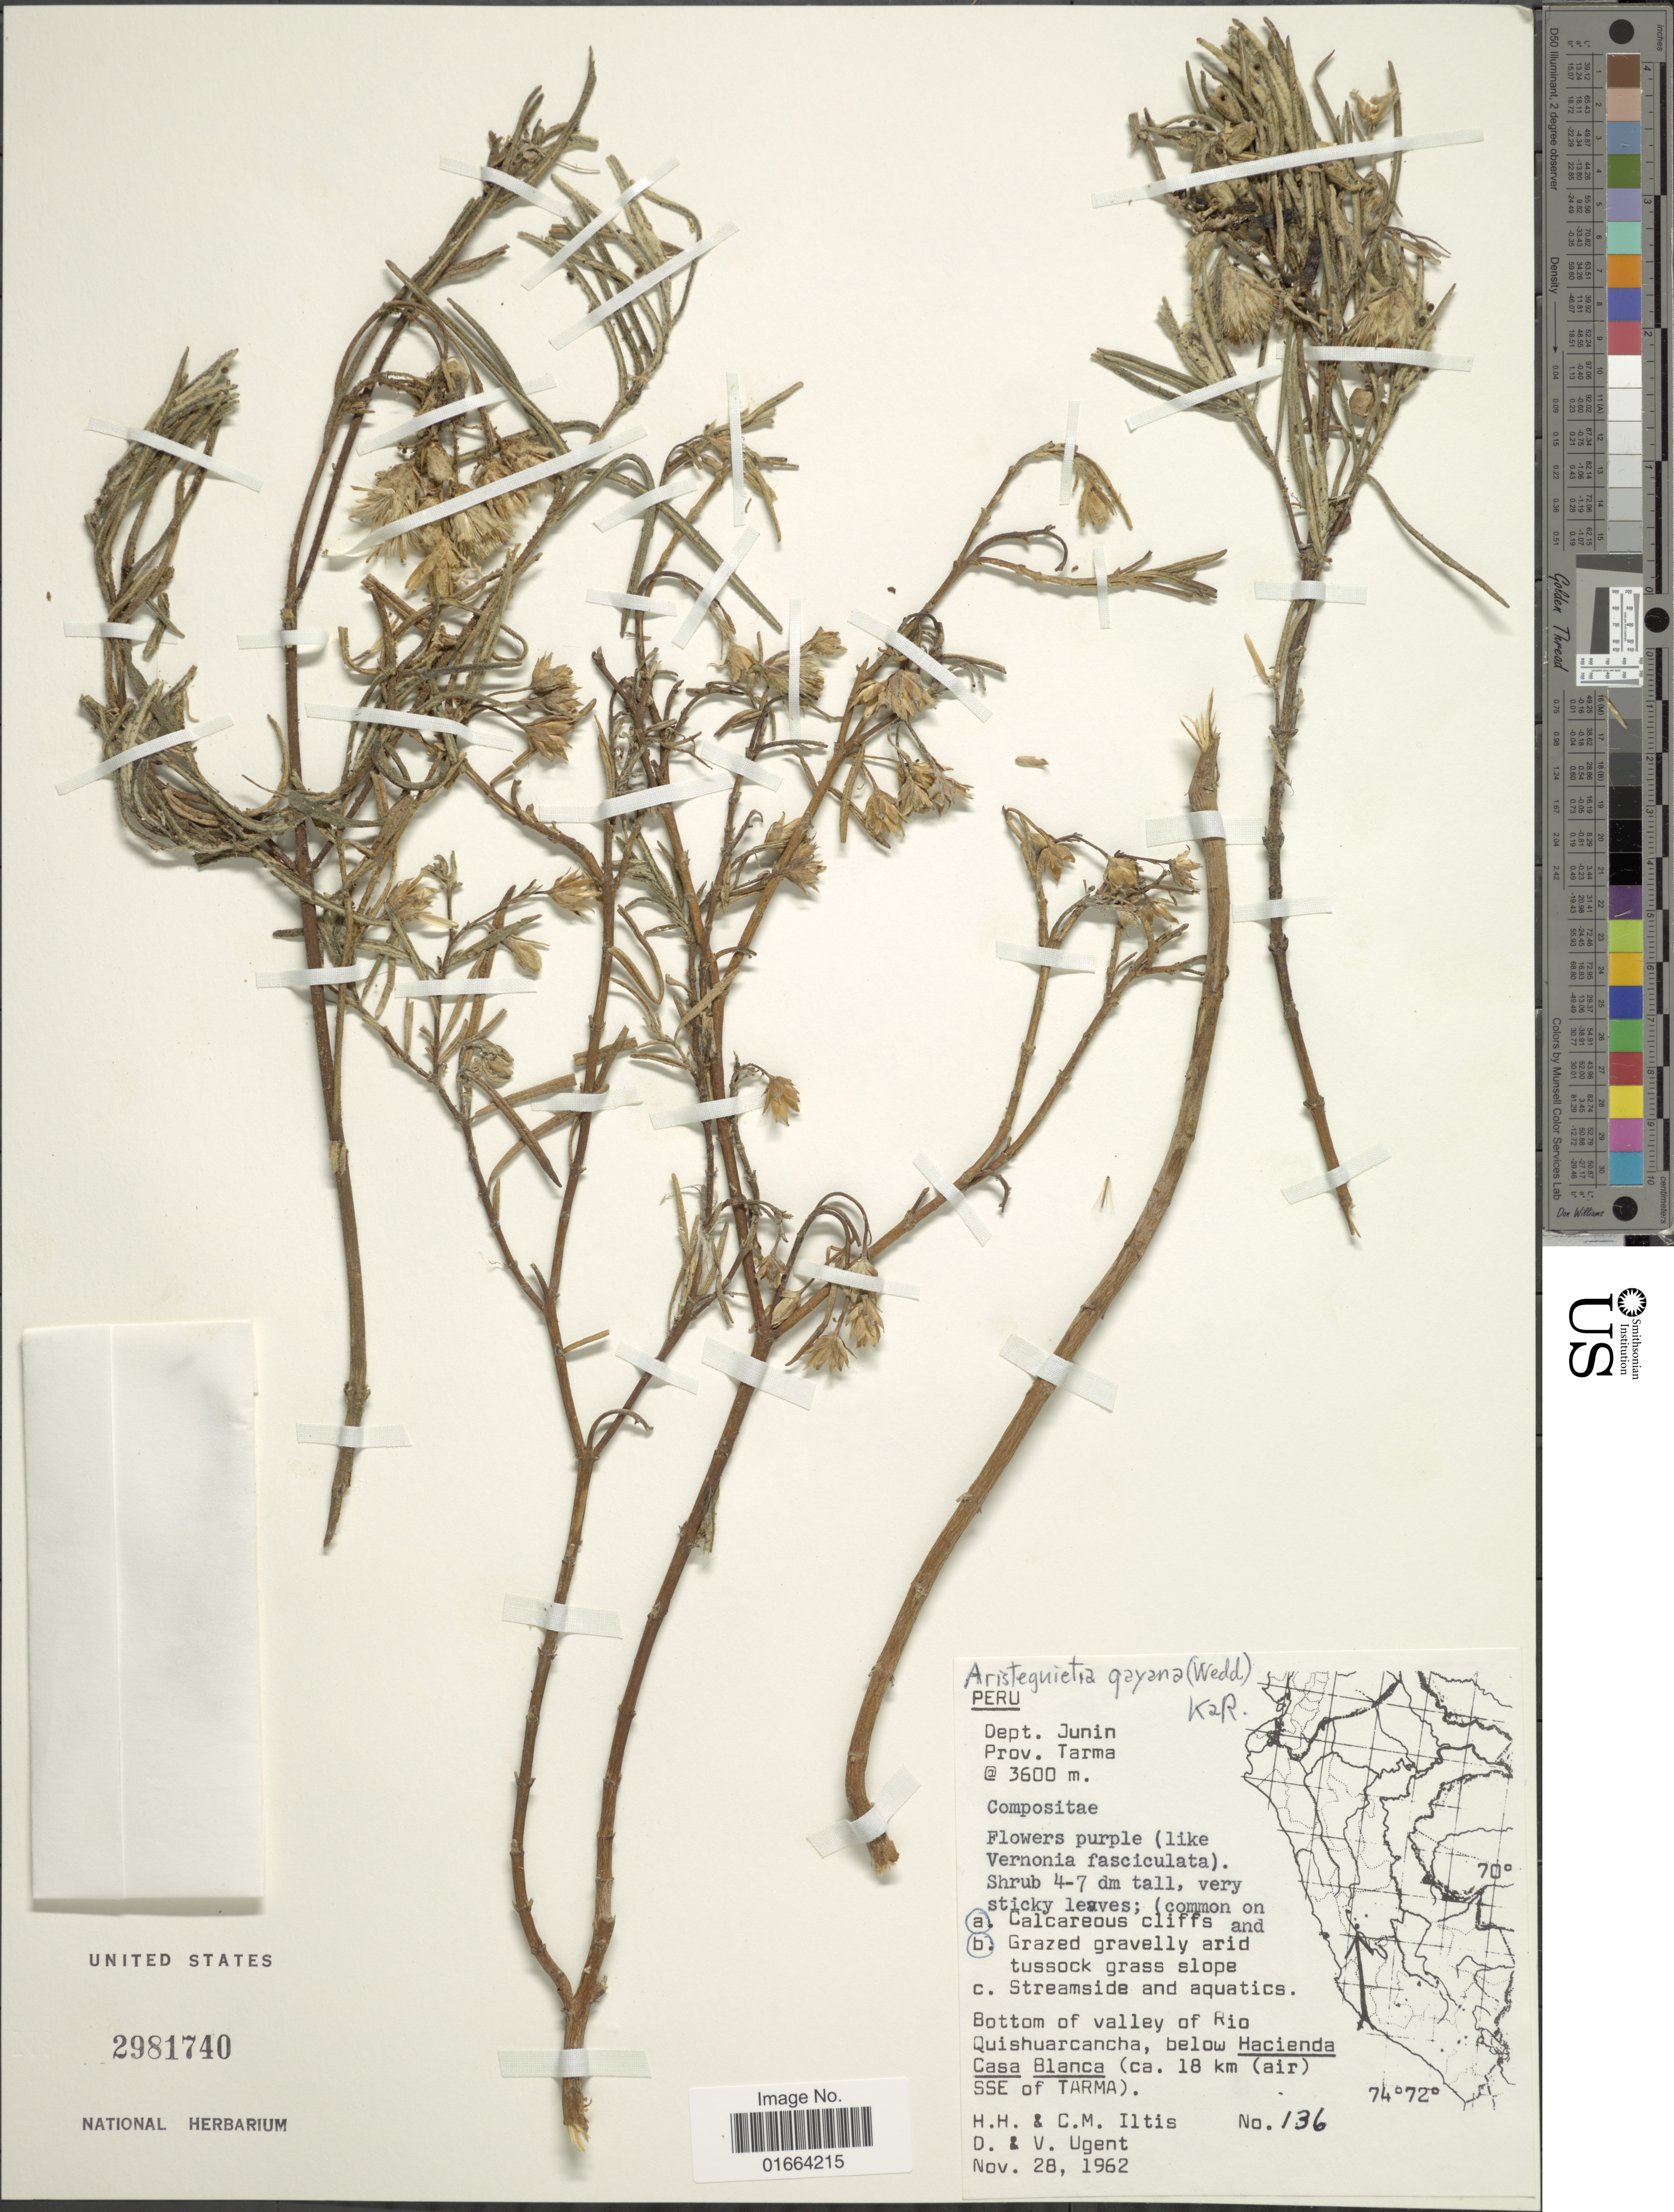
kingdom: Plantae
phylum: Tracheophyta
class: Magnoliopsida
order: Asterales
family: Asteraceae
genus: Aristeguietia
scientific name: Aristeguietia gayana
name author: (Wedd.) R.M. King & H. Rob.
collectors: H. H. Iltis, C. M Iltis, D. Ugent & V. Ugent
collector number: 136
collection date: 1962-11-28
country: Peru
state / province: Junín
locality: Prov. Tarma. Bottom of valley of Rio Quishuarcancha, below Hacienda Casa Blanca (ca. 18 km (air) SSE of Tarma)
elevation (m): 3600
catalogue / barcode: US 2981740